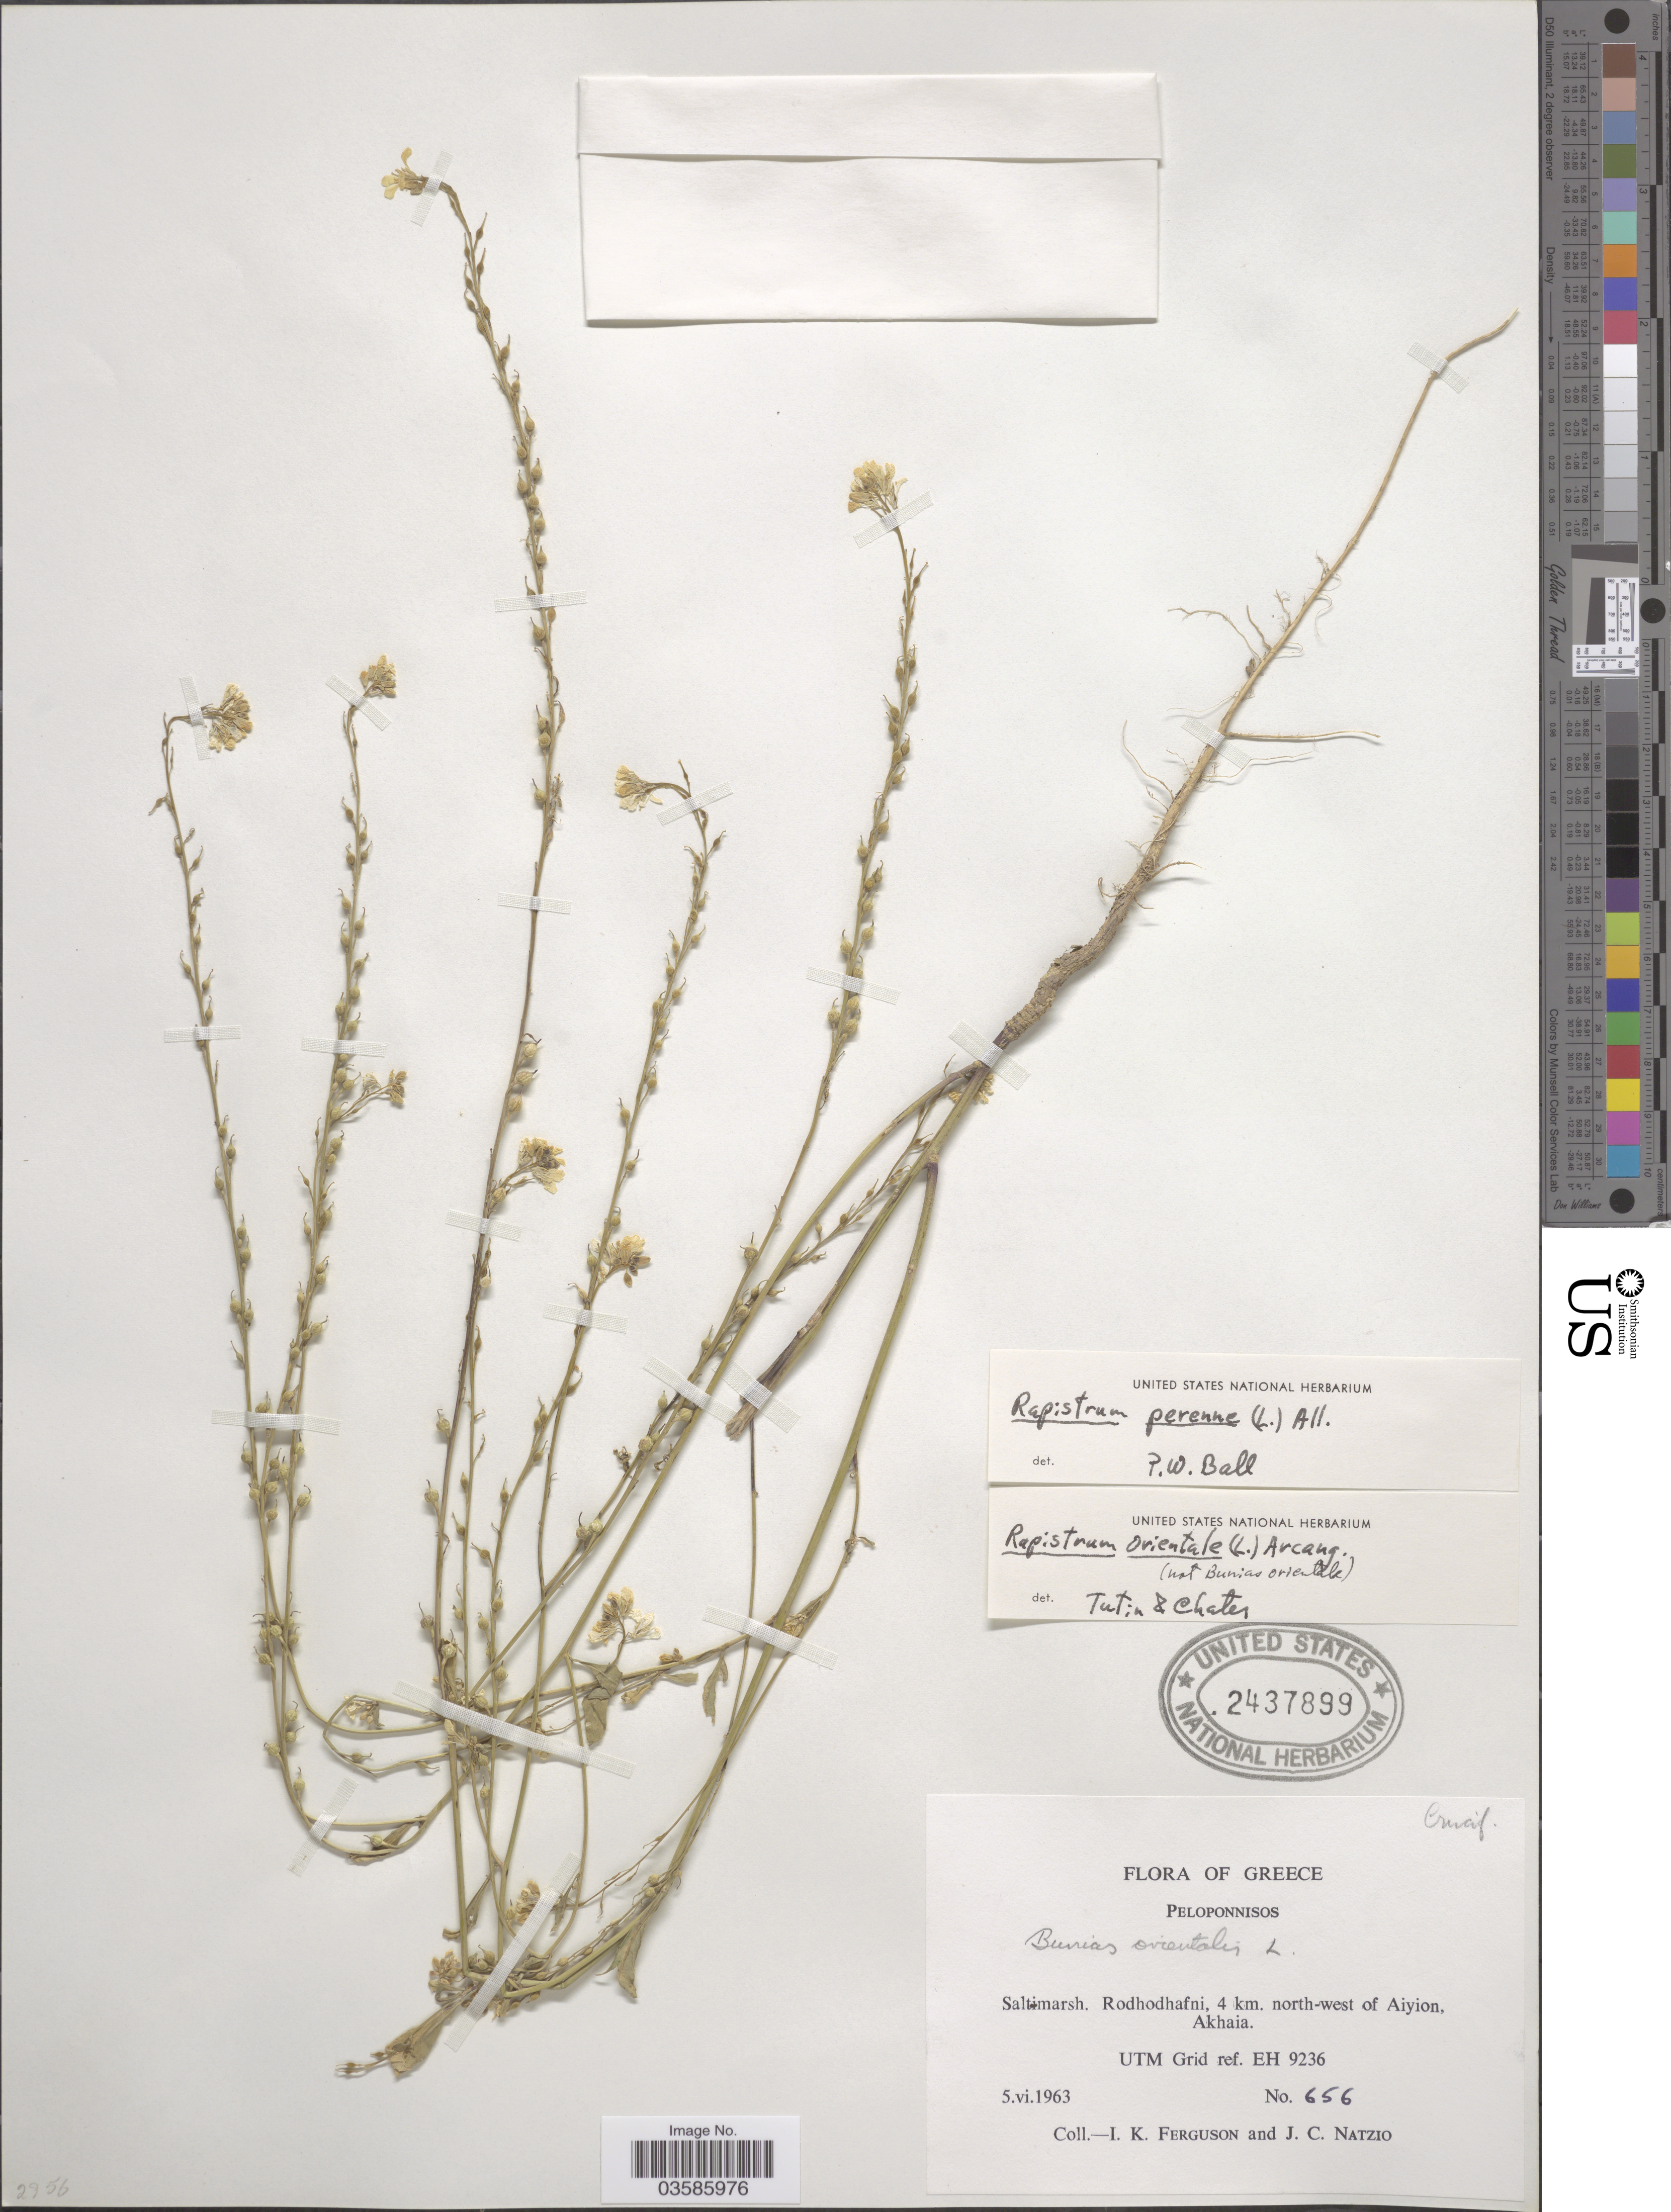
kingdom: Plantae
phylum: Tracheophyta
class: Magnoliopsida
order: Brassicales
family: Brassicaceae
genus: Rapistrum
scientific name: Rapistrum perenne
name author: (L.) All.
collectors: I. K. Ferguson & J. Natzio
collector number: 656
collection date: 1963-06-05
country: Greece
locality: Saltimarsh. Rodhodhafni, 4 km. north-west of Aiyion, Akhaia. UTM Grid ref. EH 9236.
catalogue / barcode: US 2437899